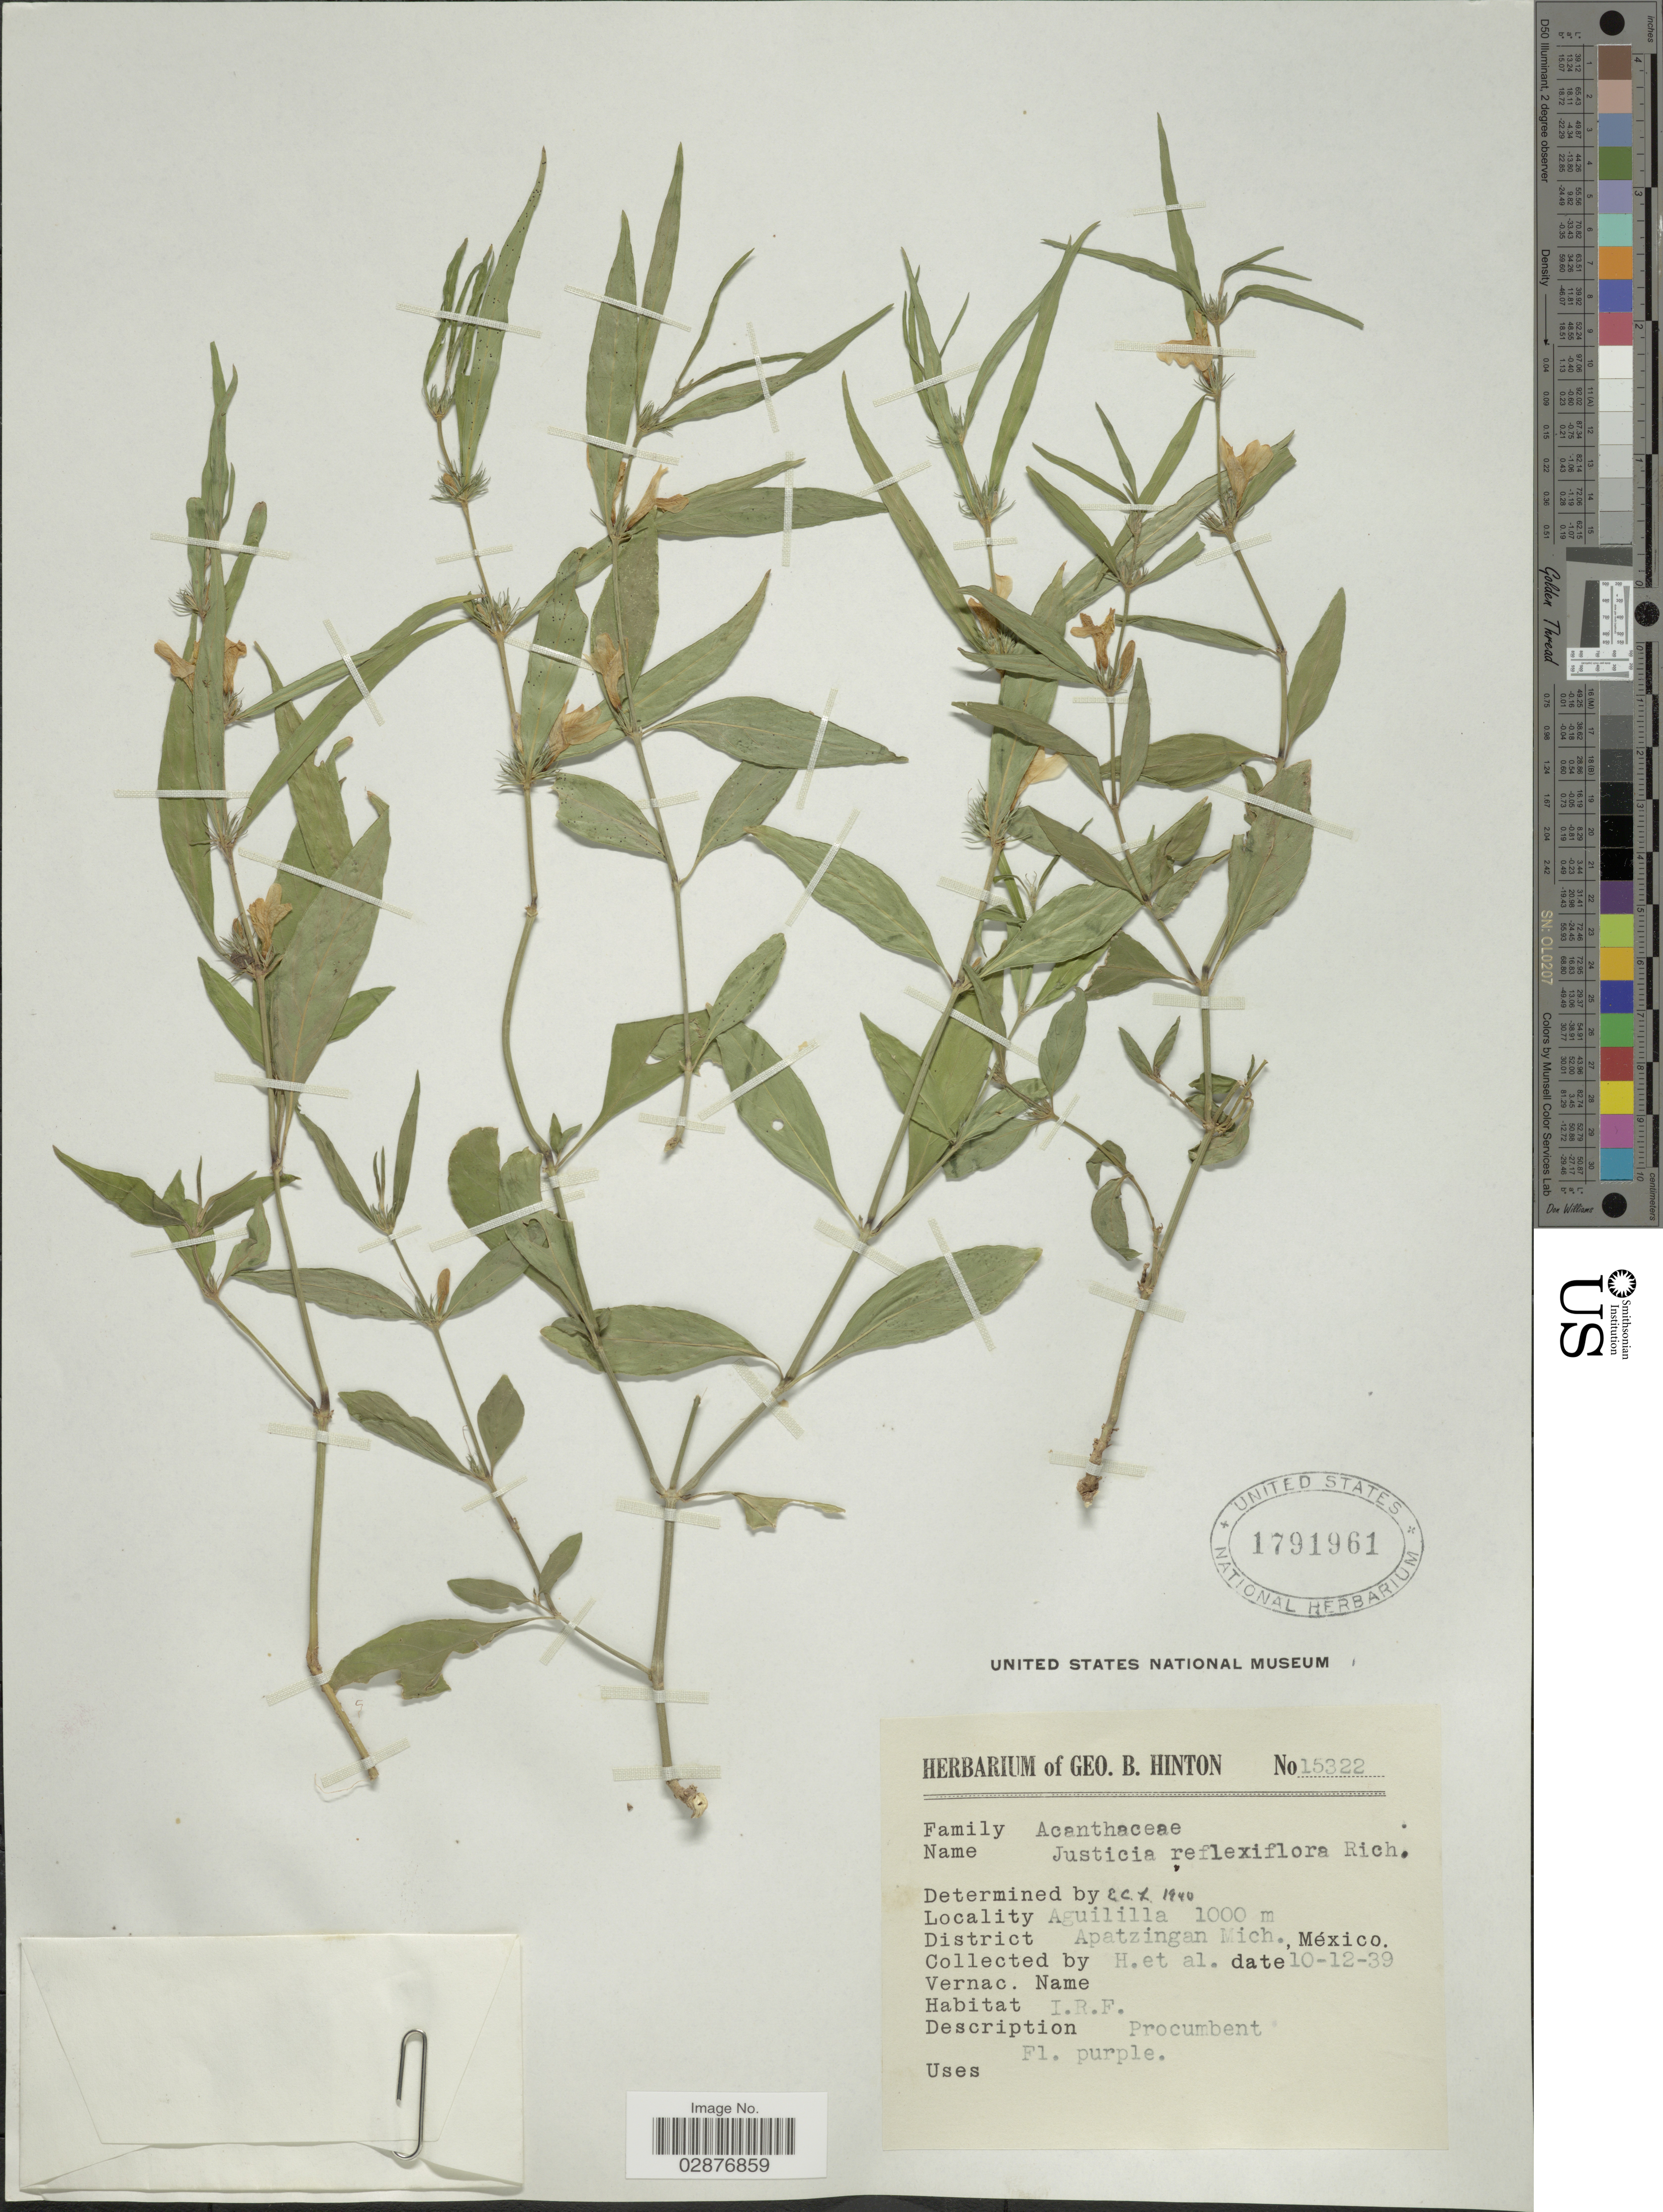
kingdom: Plantae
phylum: Tracheophyta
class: Magnoliopsida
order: Lamiales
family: Acanthaceae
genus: Justicia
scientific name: Justicia periplocifolia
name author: Jacq.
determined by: Fisher, Amanda, (LOB), California State University, Long Beach (UNITED STATES)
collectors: G. B. Hinton & et al.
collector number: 15322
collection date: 1939-12-10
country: Mexico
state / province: Michoacán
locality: Aguililla, District Apatzingan.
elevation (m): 1000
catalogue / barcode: US 1791961